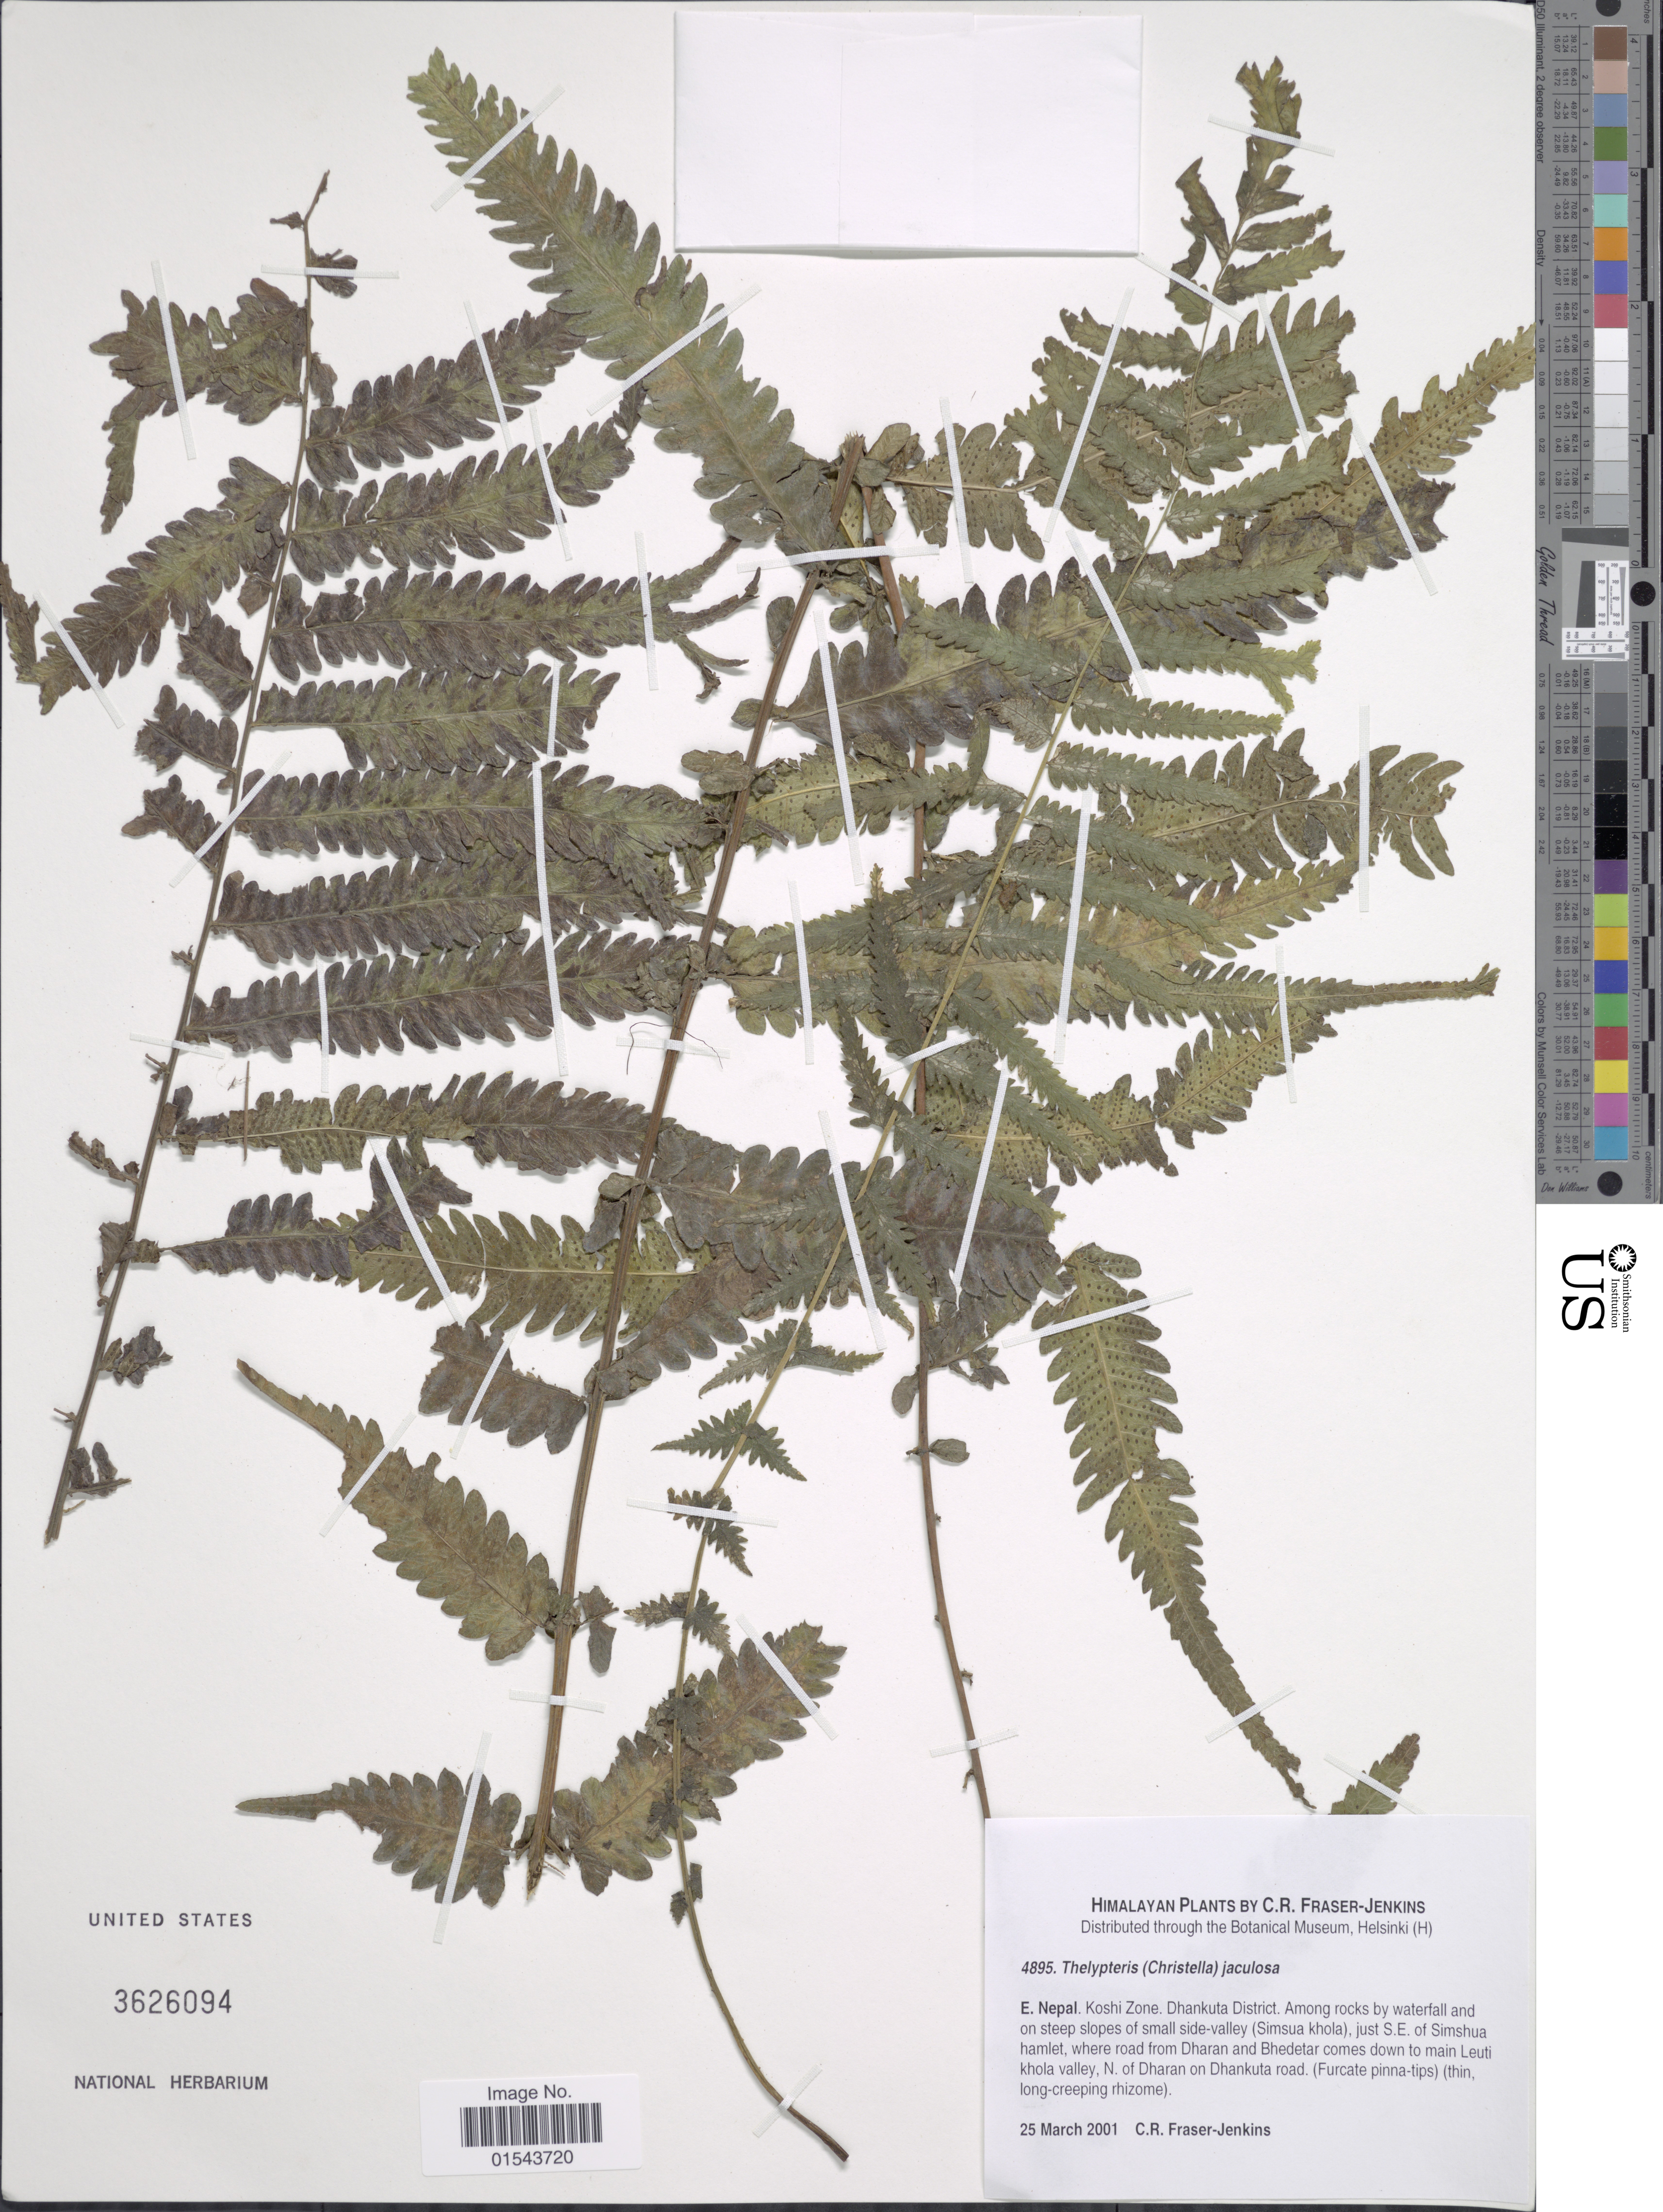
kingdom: Plantae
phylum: Tracheophyta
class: Polypodiopsida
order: Polypodiales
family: Thelypteridaceae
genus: Christella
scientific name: Christella jaculosa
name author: (Christ) Holttum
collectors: C. R. Fraser-Jenkins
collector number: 4895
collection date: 2001-03-25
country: Nepal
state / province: Kosi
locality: Himalaya, E. Nepal. Koshi Zone. Dhankuta District. Among rocks by waterfall and on steep slopes of small side-valley (Simsua khola), just S.E. of Simshua hamlet, where road from Dharan and Bhedetar comes down to main Leuti khola valley, N. of Dharan on Dhankuta road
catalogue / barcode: US 3626094